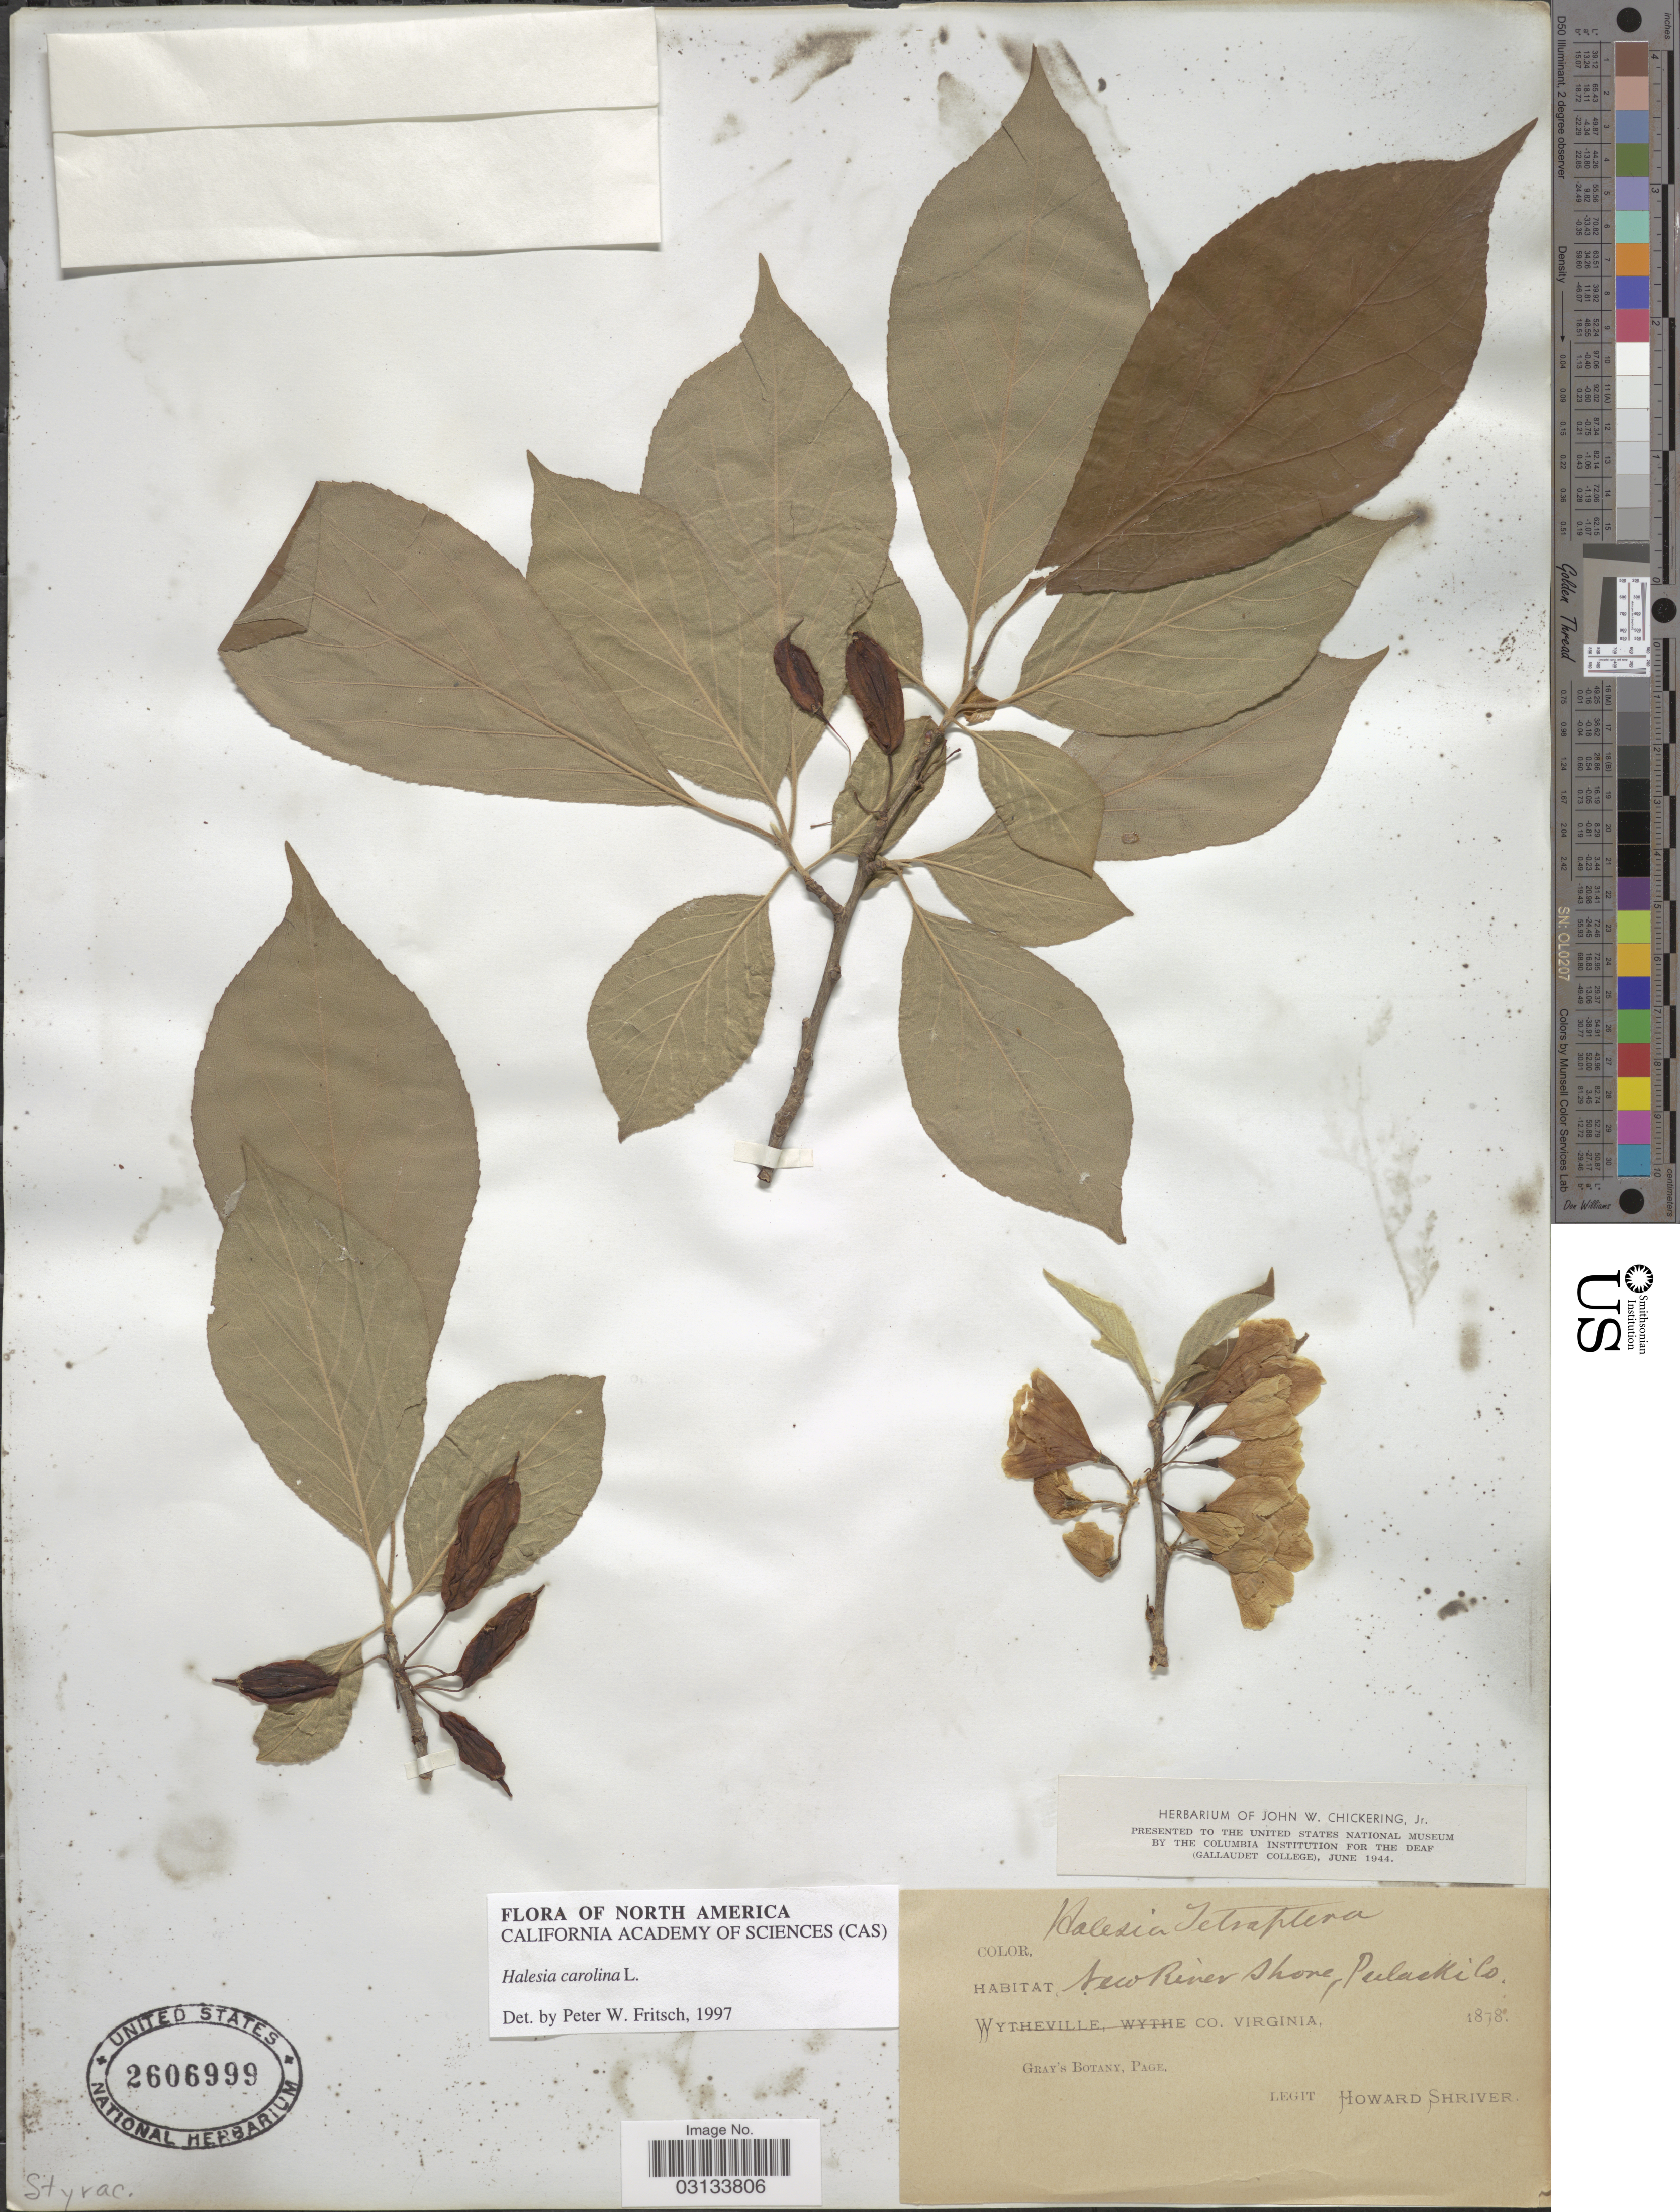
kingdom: Plantae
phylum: Tracheophyta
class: Magnoliopsida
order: Ericales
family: Styracaceae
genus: Halesia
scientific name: Halesia carolina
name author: L.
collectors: H. Shriver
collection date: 1878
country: United States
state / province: Virginia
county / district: Page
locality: New River shore, Pulaski Co. Gray's Botany, Page.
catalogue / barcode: US 2606999